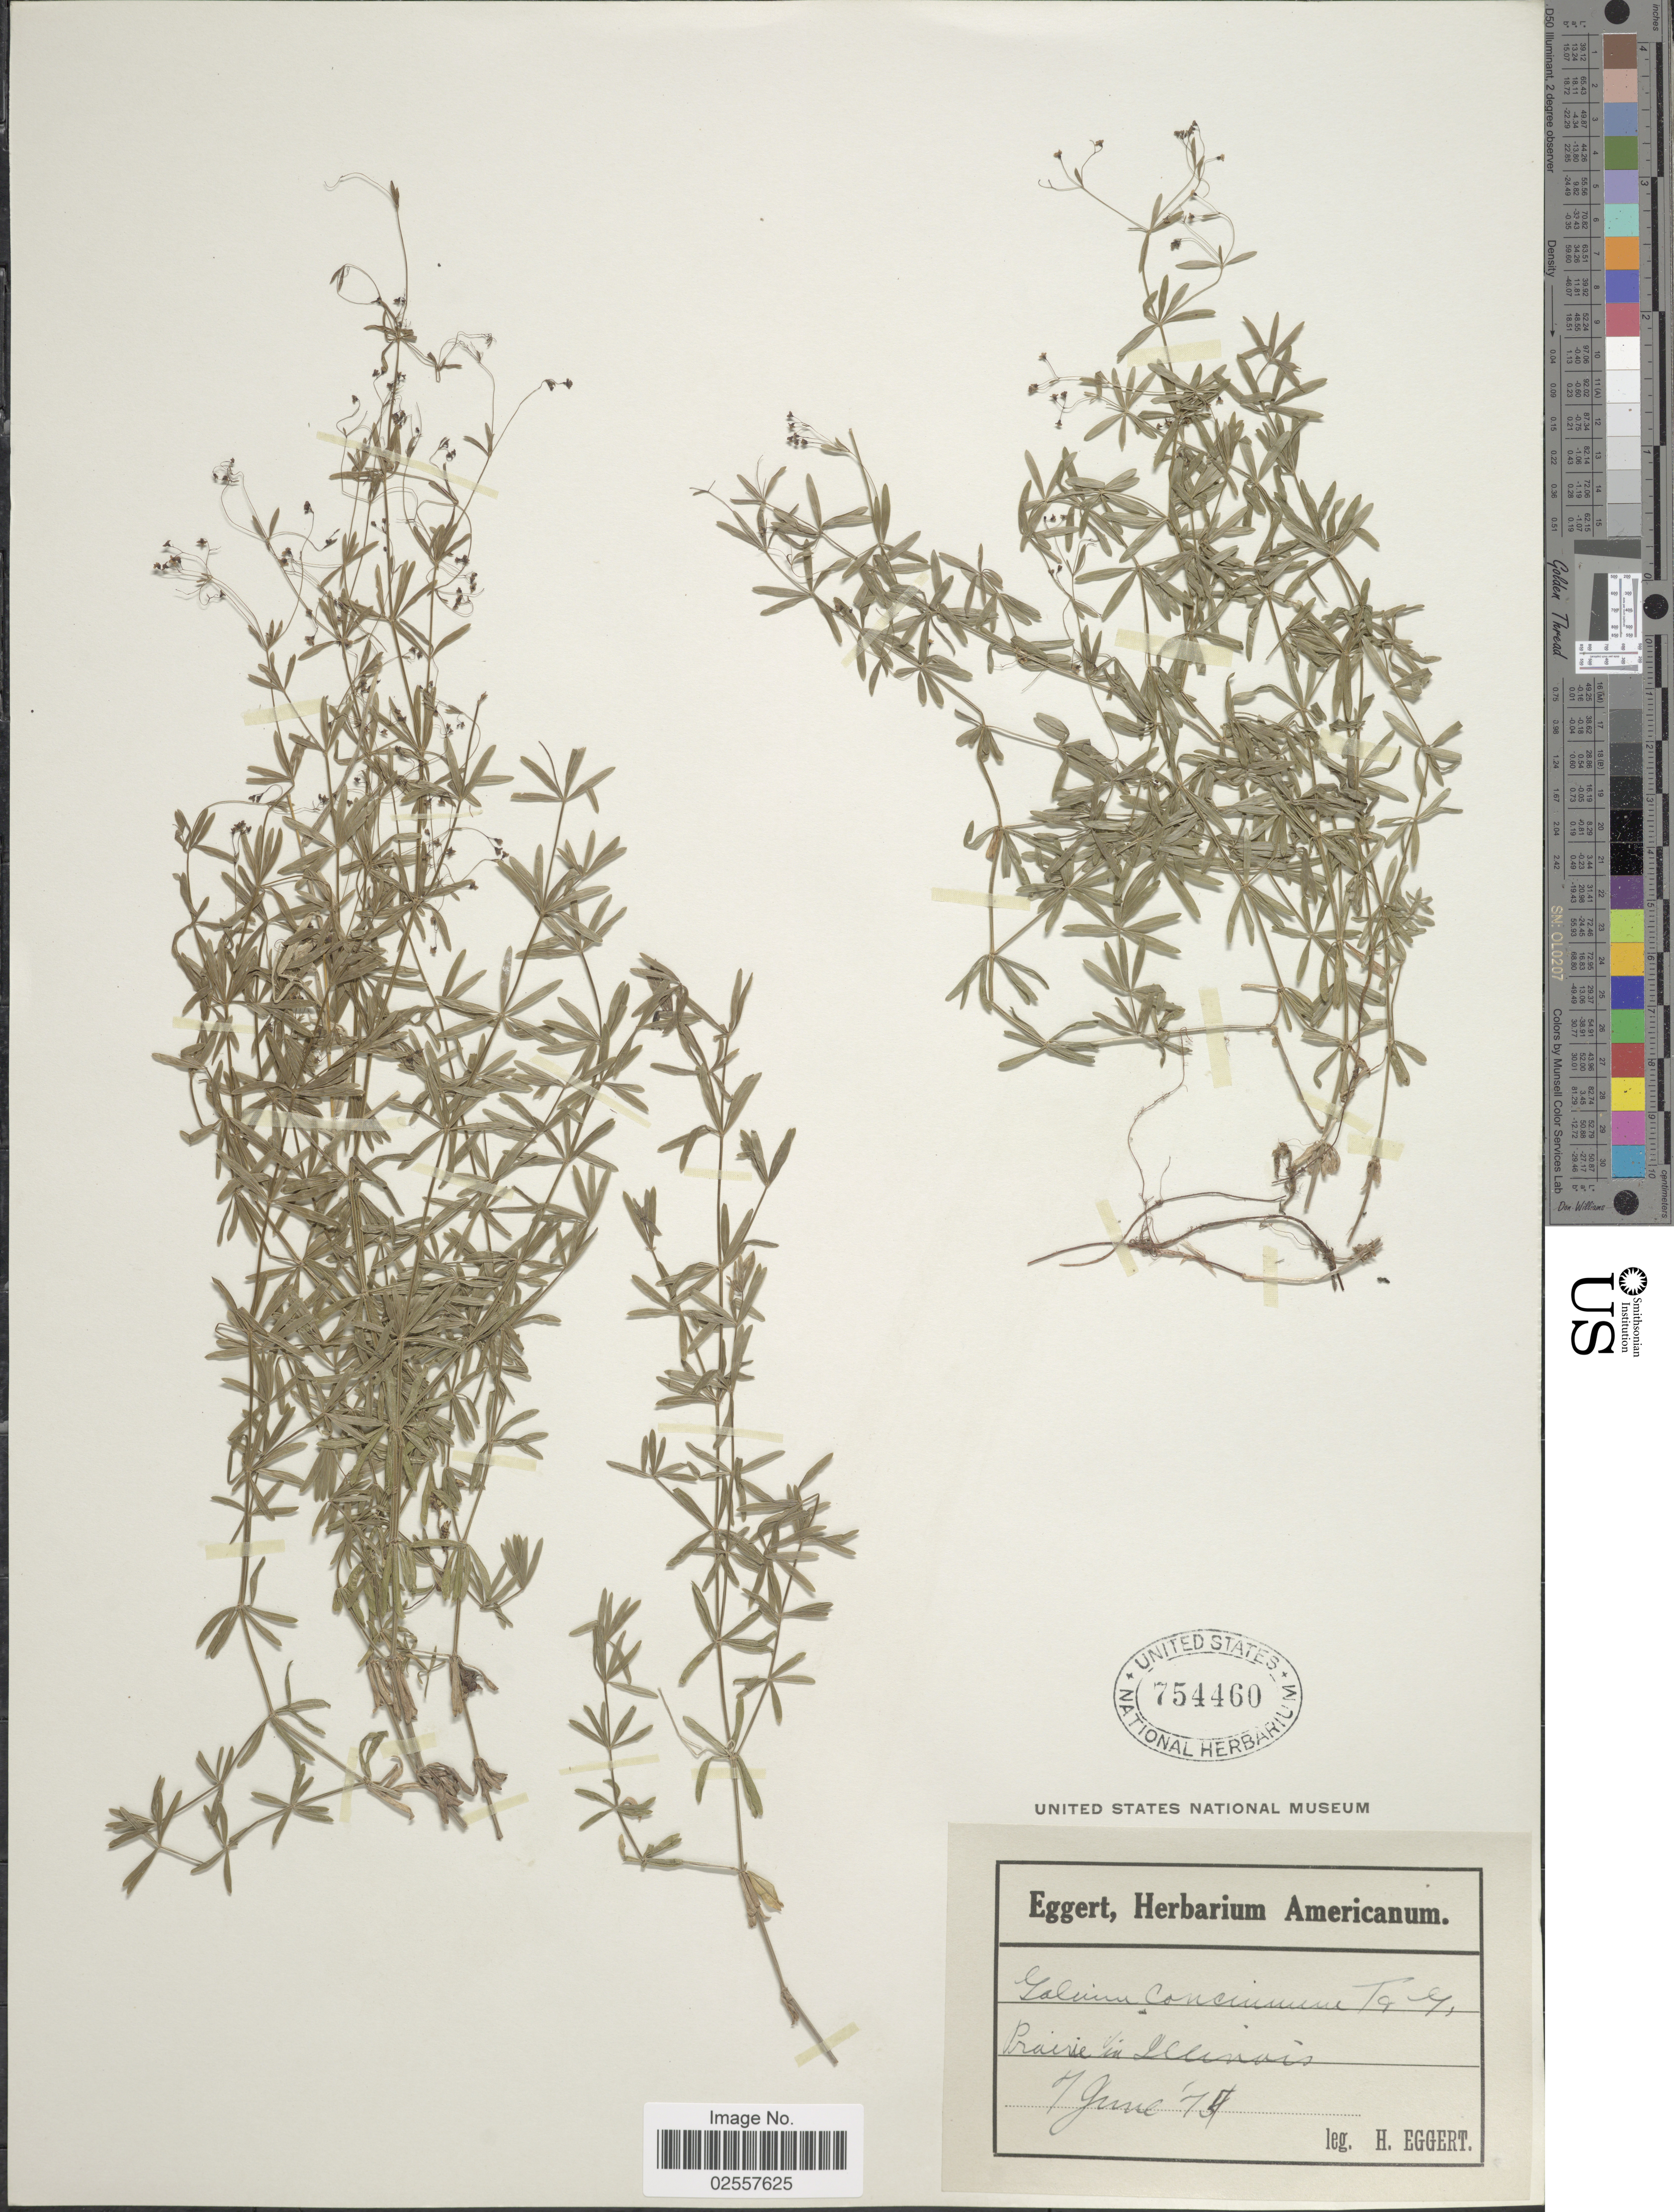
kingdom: Plantae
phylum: Tracheophyta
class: Magnoliopsida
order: Gentianales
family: Rubiaceae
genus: Galium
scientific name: Galium concinnum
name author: Torr. & A. Gray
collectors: H. Eggert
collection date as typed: Transcribed d/m/y: 7/6/75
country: United States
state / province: Illinois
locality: Prairie in Illinois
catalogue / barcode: US 754460